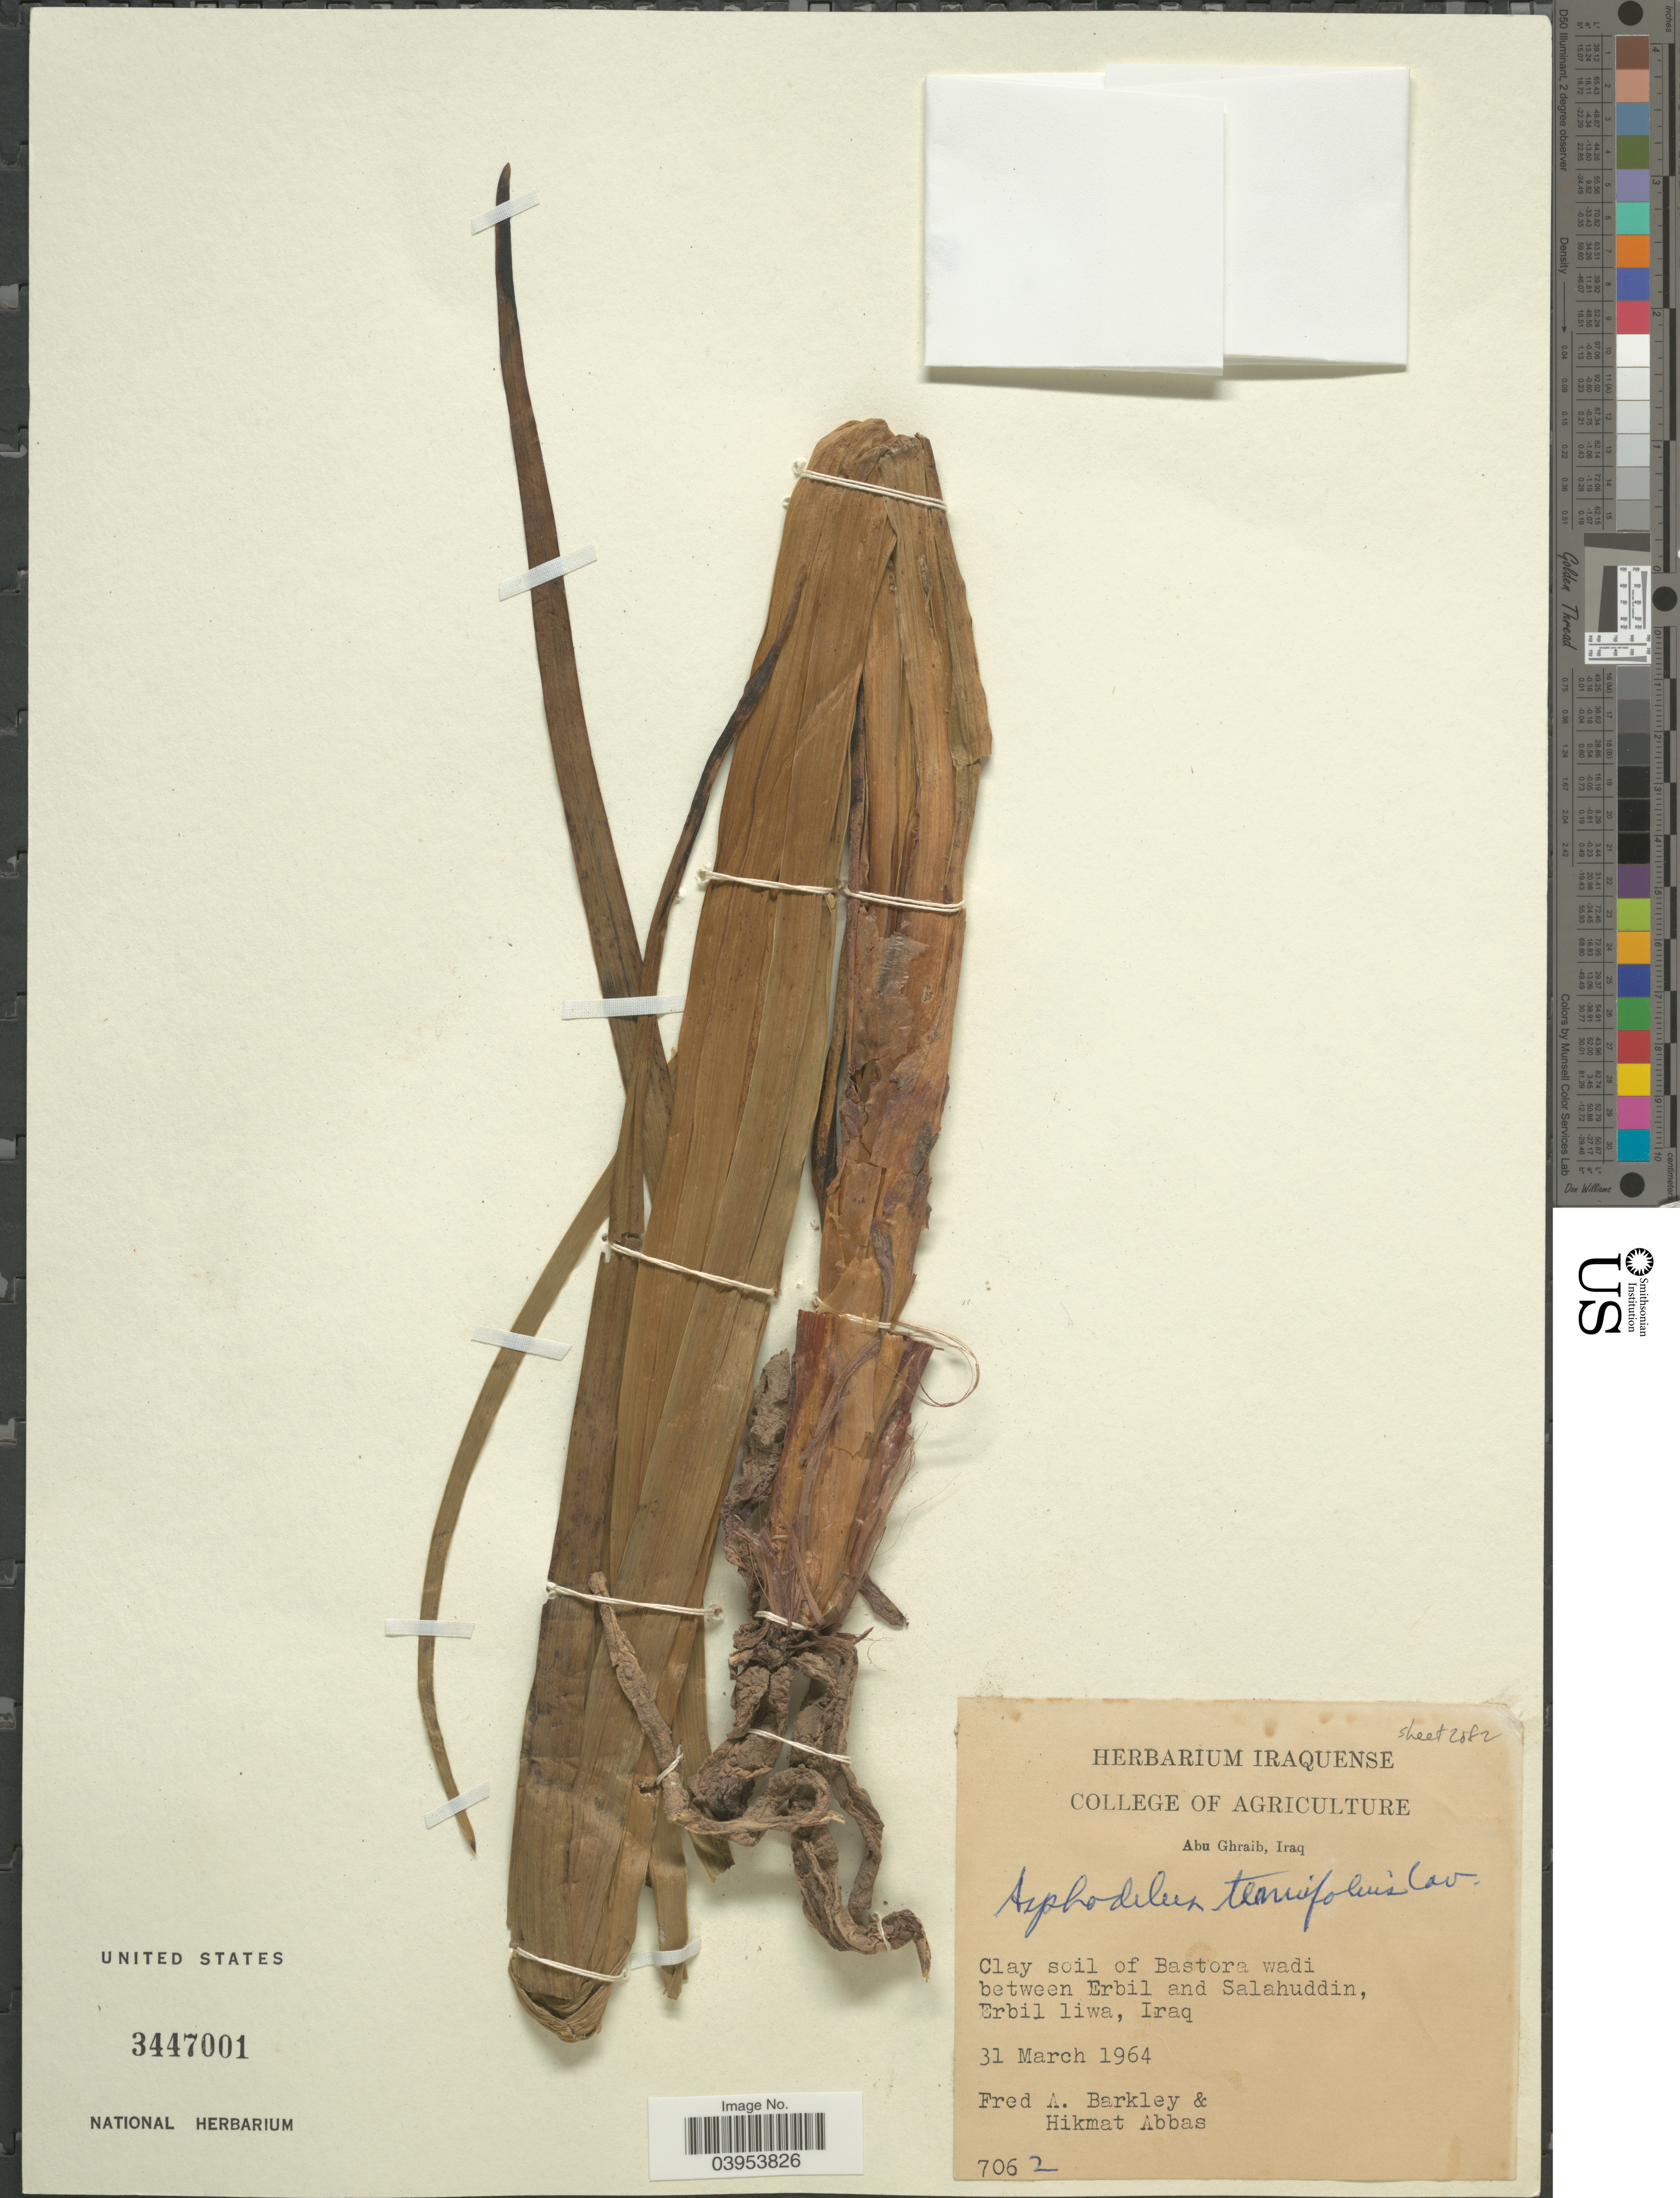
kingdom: Plantae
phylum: Tracheophyta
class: Liliopsida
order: Asparagales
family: Asphodelaceae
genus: Asphodelus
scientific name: Asphodelus tenuifolius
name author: Cav.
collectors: F. A. Barkley & H. Abbas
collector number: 7062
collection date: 1964-03-31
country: Iraq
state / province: Arbīl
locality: Clay soil of Bastora wadi between Erbil and Salahuddin, Erbil liwa.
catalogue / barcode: US 3447001